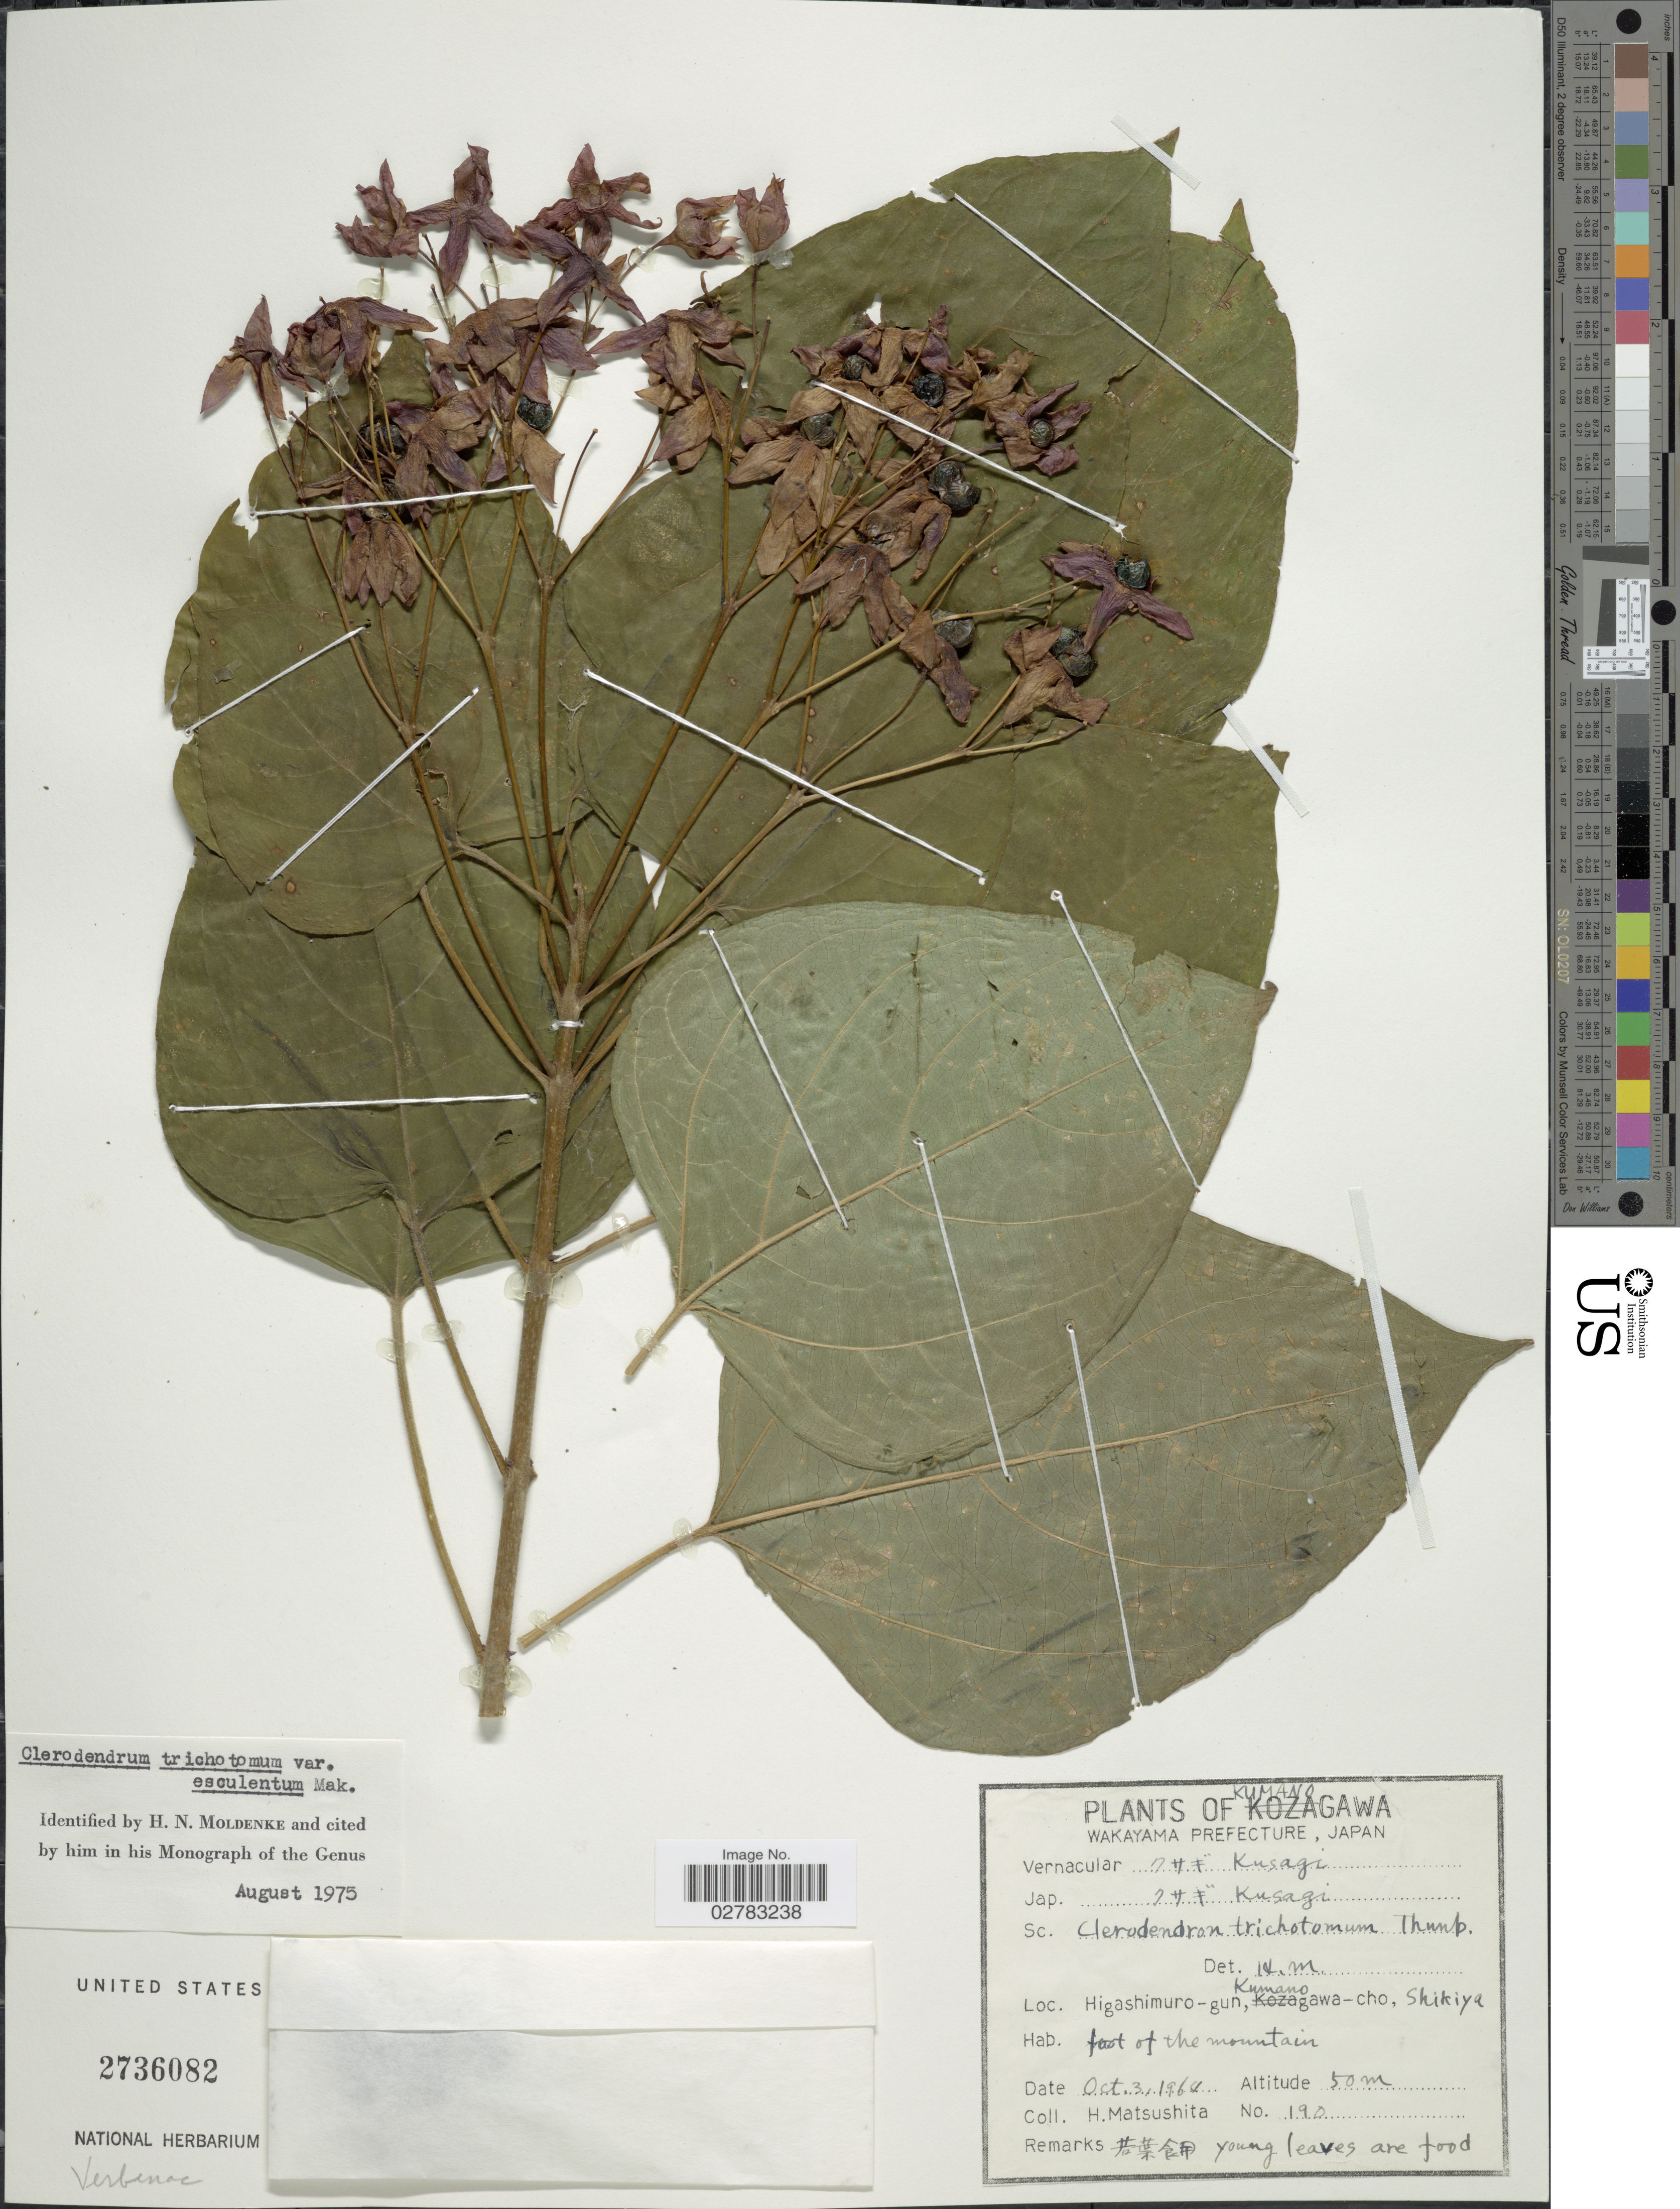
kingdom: Plantae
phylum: Tracheophyta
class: Magnoliopsida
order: Lamiales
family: Lamiaceae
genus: Clerodendrum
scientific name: Clerodendrum esculentum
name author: Makino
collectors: H. Matsushita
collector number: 190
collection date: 1964-10-03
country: Japan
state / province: Wakayama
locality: Kumanogawa, Higashimuro-gun, Kumanogawa-cho, Shikiya, foot of the mountain.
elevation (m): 50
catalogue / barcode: US 2736082